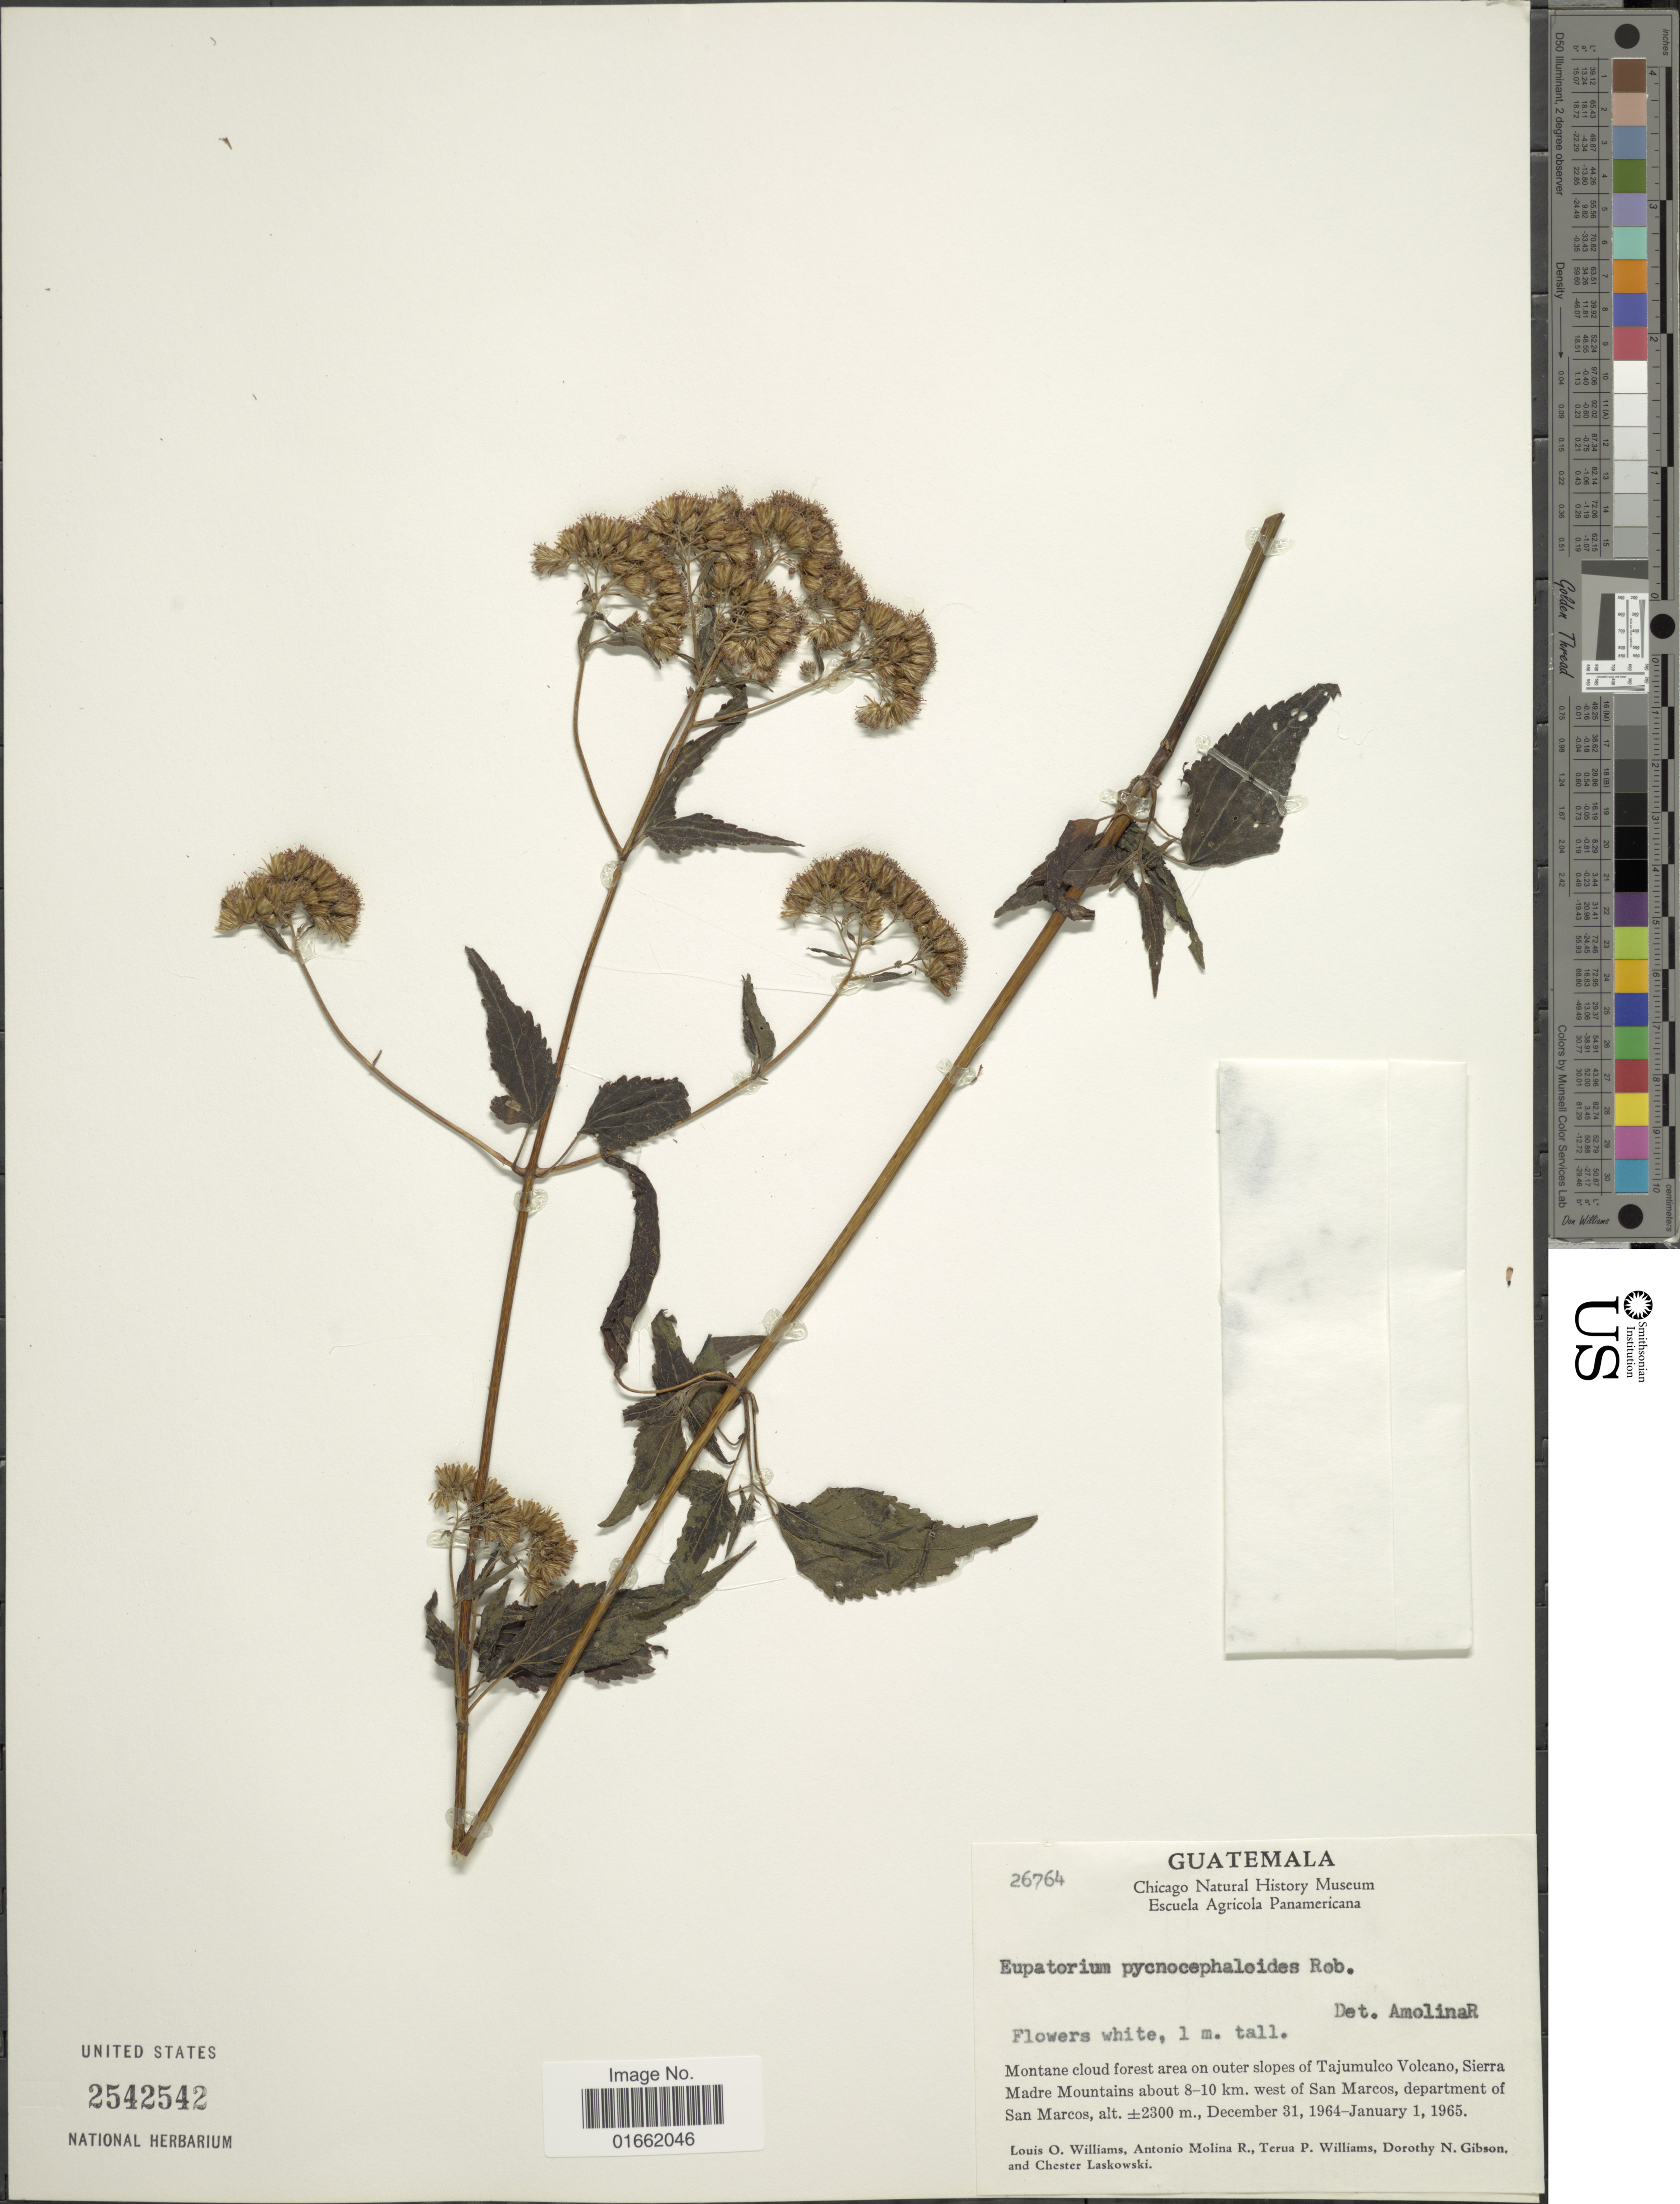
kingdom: Plantae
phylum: Tracheophyta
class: Magnoliopsida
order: Asterales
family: Asteraceae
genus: Fleischmannia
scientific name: Fleischmannia pycnocephaloides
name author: (B.L. Rob.) R.M. King & H. Rob.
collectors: L. O. Williams, A. Molina R., T. P. Williams, D. N. Gibson & C. Laskowski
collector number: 26764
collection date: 1964-12-31/1965-01-01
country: Guatemala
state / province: San Marcos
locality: Montane cloud forest area on outer slopes of Tajumulco Volcano, Sierra Madre Mountains about 8-10 km. west of San Marcos, department of San Marcos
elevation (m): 2300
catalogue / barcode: US 2542542